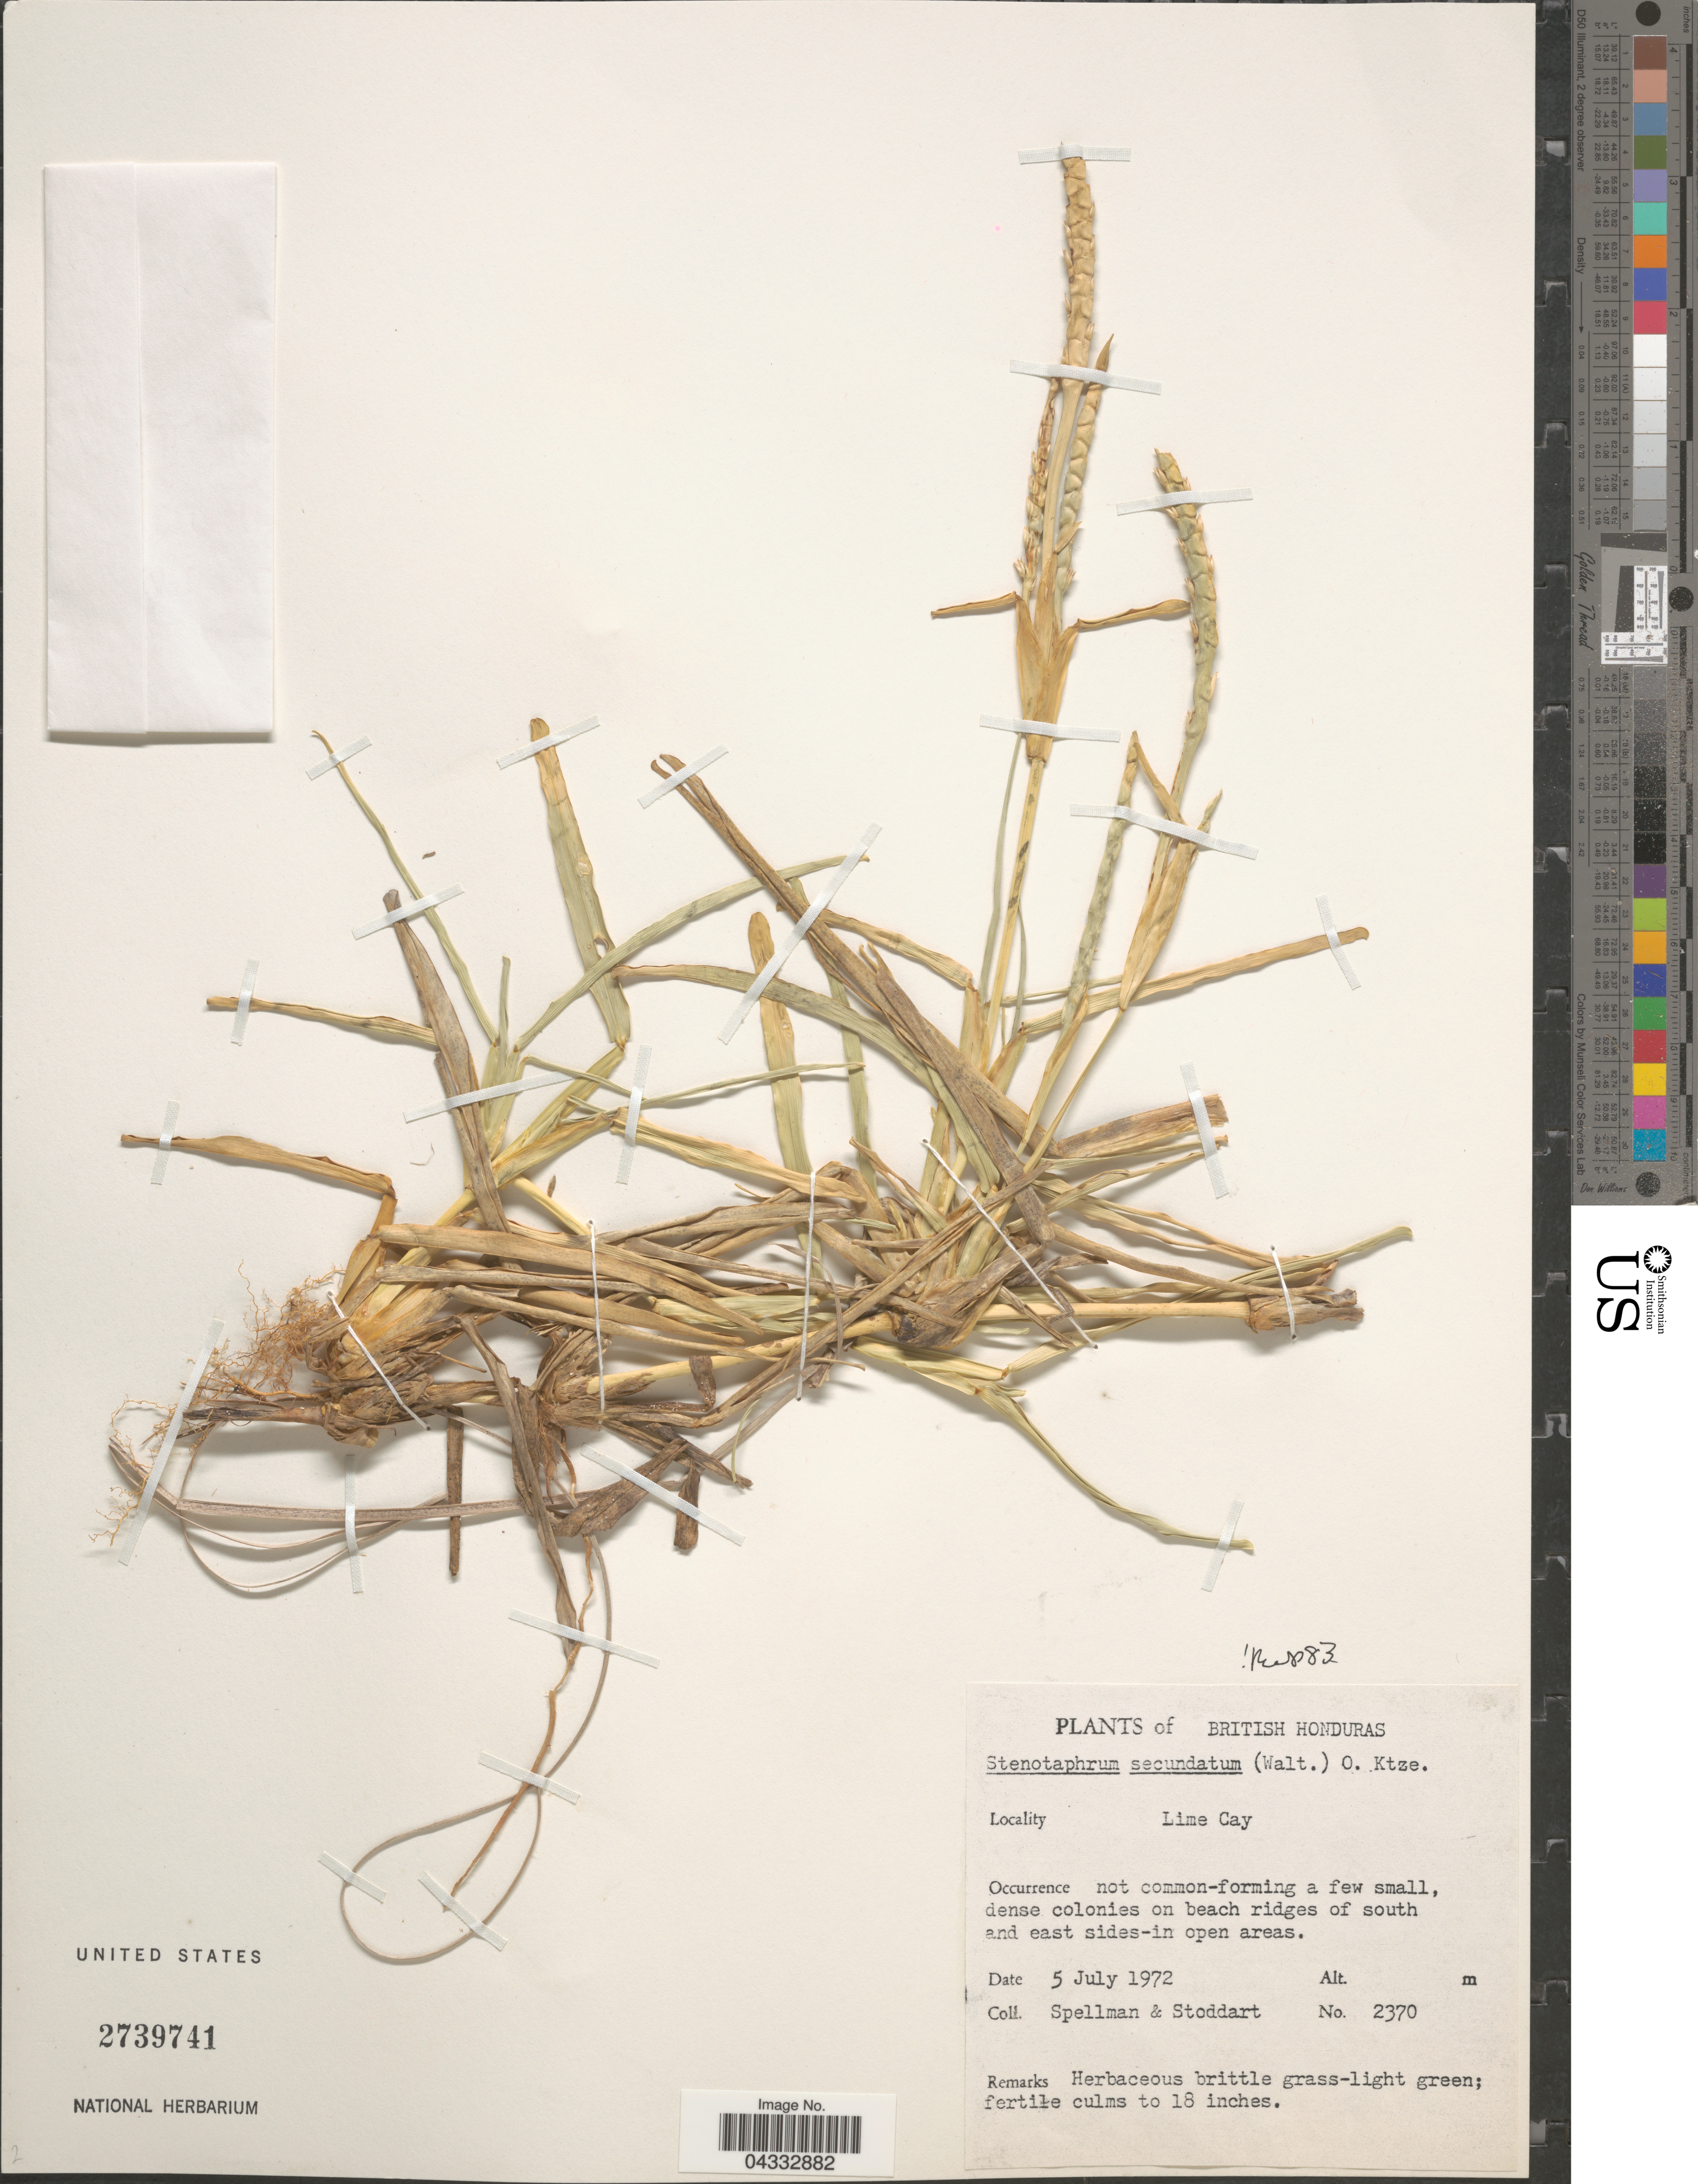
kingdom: Plantae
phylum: Tracheophyta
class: Liliopsida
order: Poales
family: Poaceae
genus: Stenotaphrum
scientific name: Stenotaphrum secundatum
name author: (Walter) Kuntze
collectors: Spellman, -- & -. Stoddart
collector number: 2370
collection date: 1972-07-05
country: Belize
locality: British Honduras. Lime Cay. Not common-forming a few small, dense colonies on beach ridges of south and east sides-in open areas.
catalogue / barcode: US 2739741